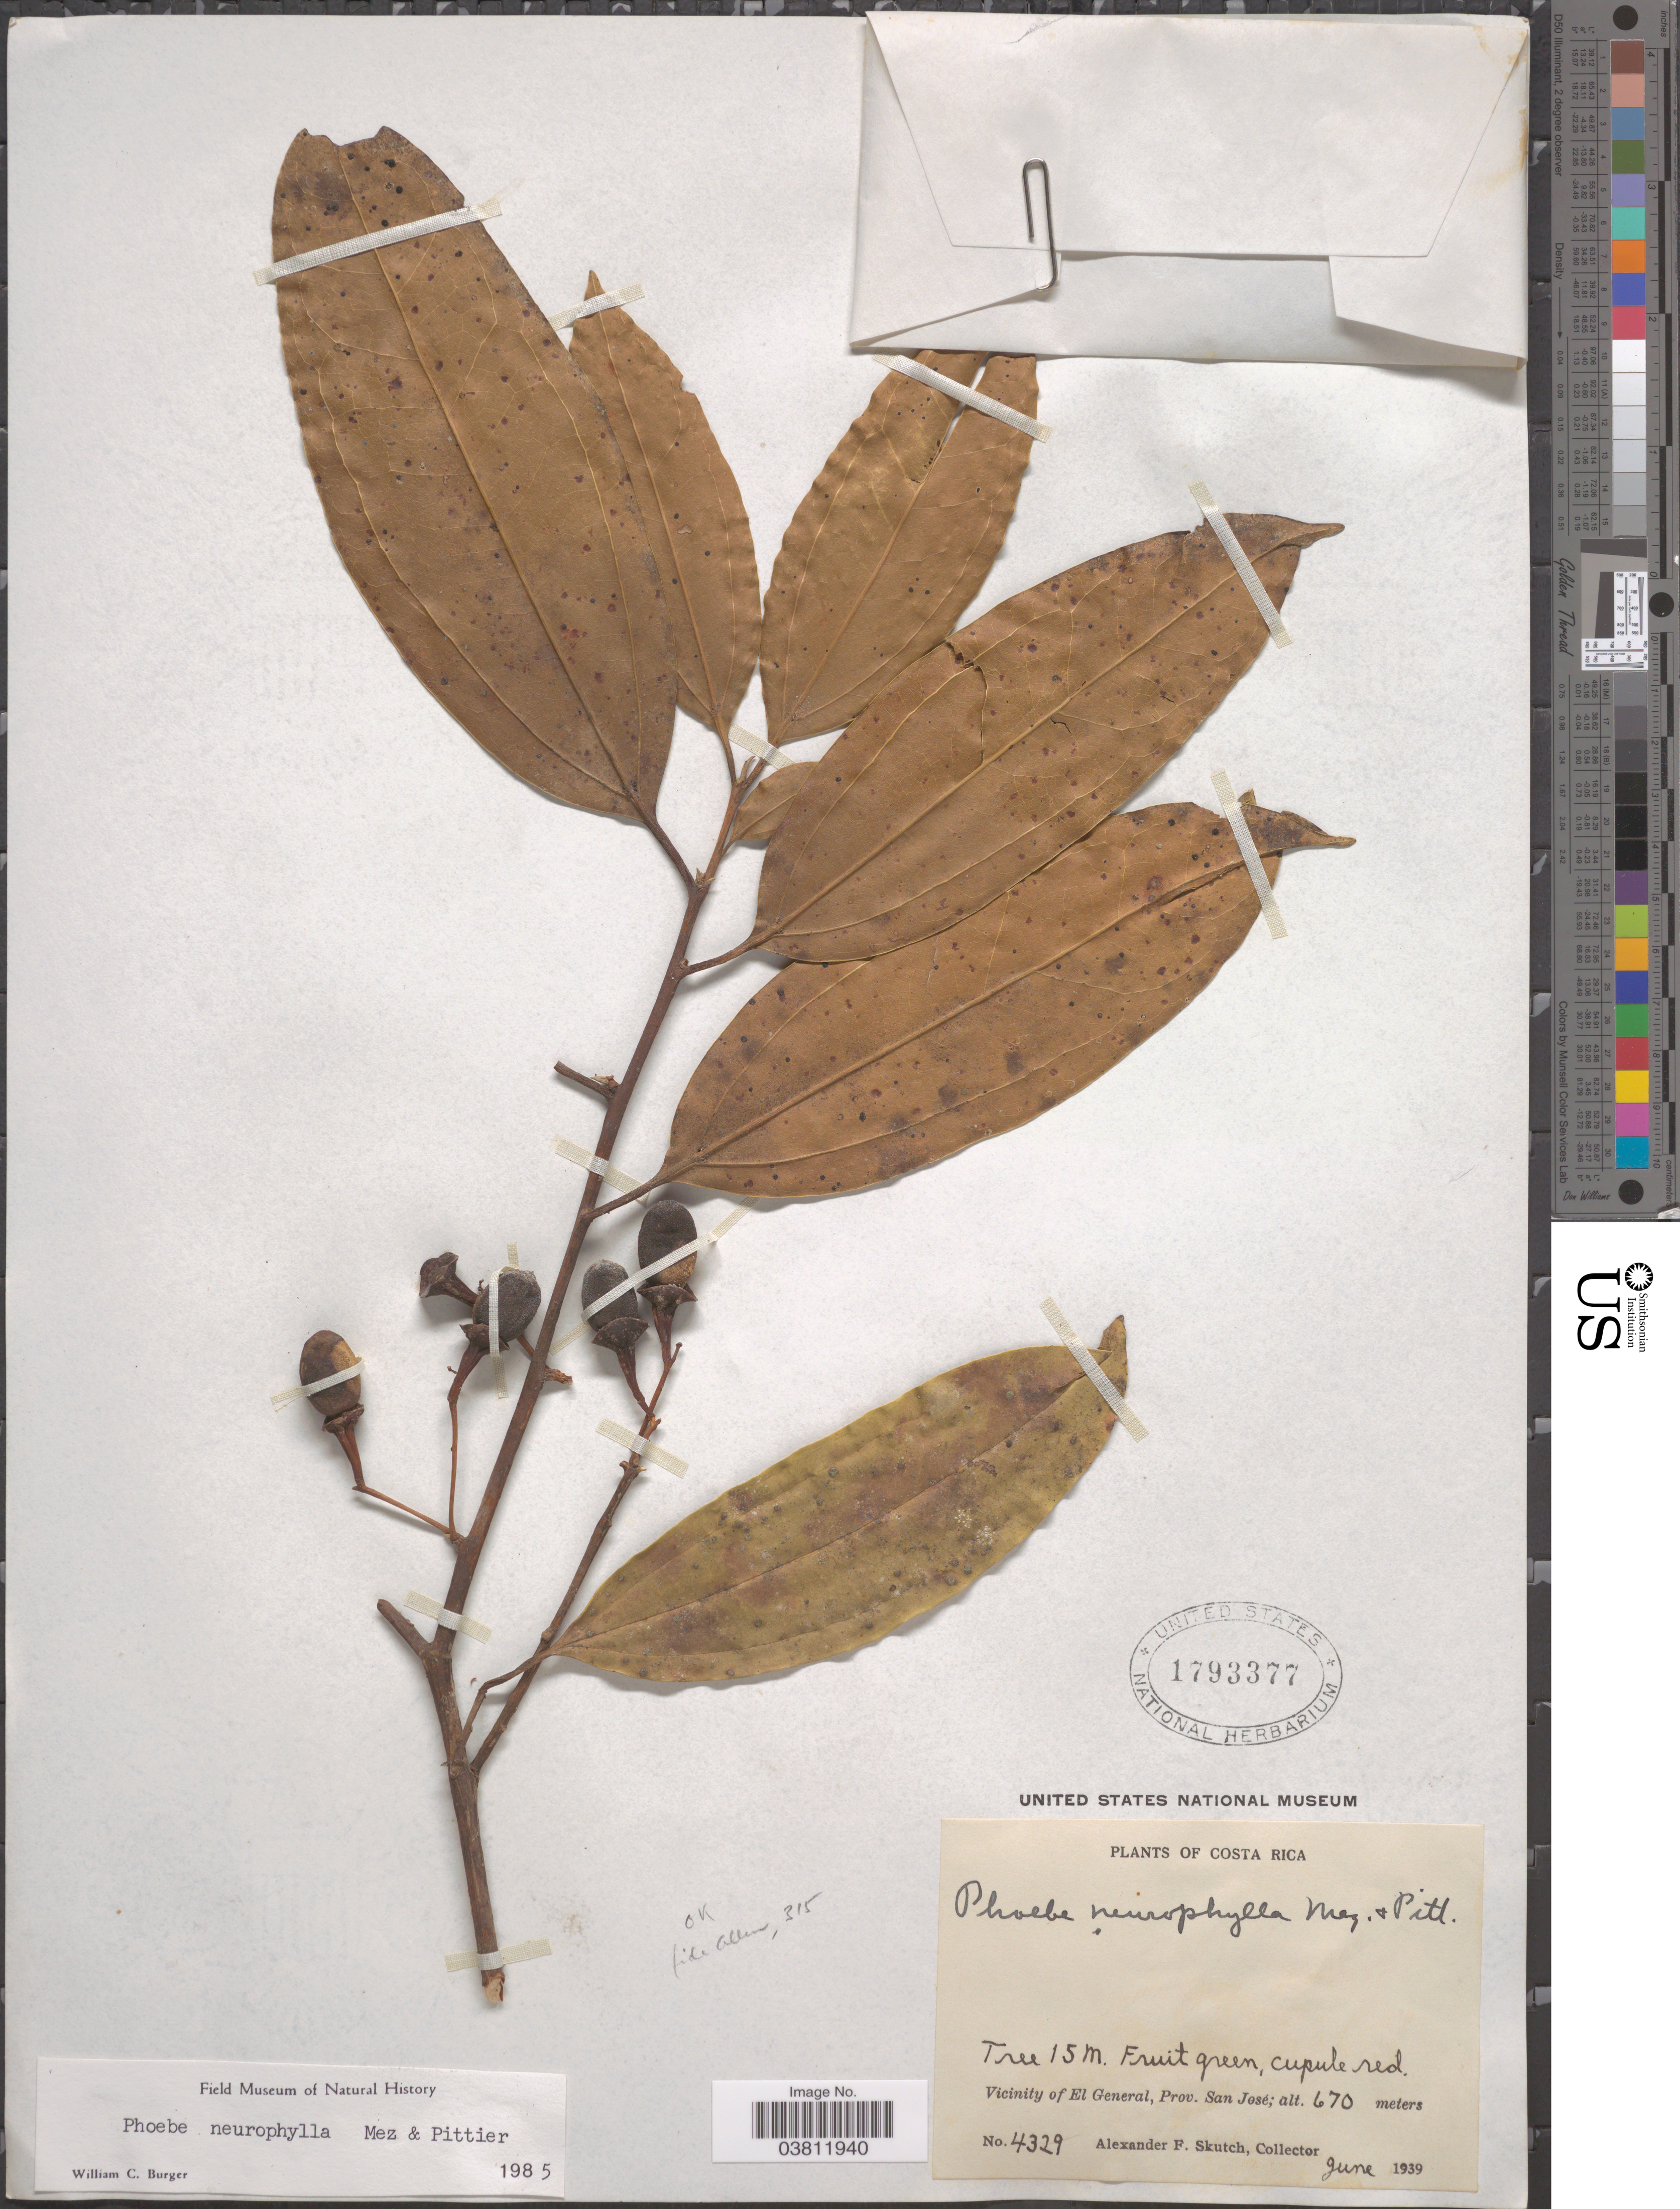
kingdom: Plantae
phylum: Tracheophyta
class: Magnoliopsida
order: Laurales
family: Lauraceae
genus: Phoebe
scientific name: Phoebe neurophylla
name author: Mez & Pittier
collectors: A. F. Skutch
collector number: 4329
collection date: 1939-06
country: Costa Rica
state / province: San José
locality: Vicinity of El General.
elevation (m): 670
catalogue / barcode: US 1793377